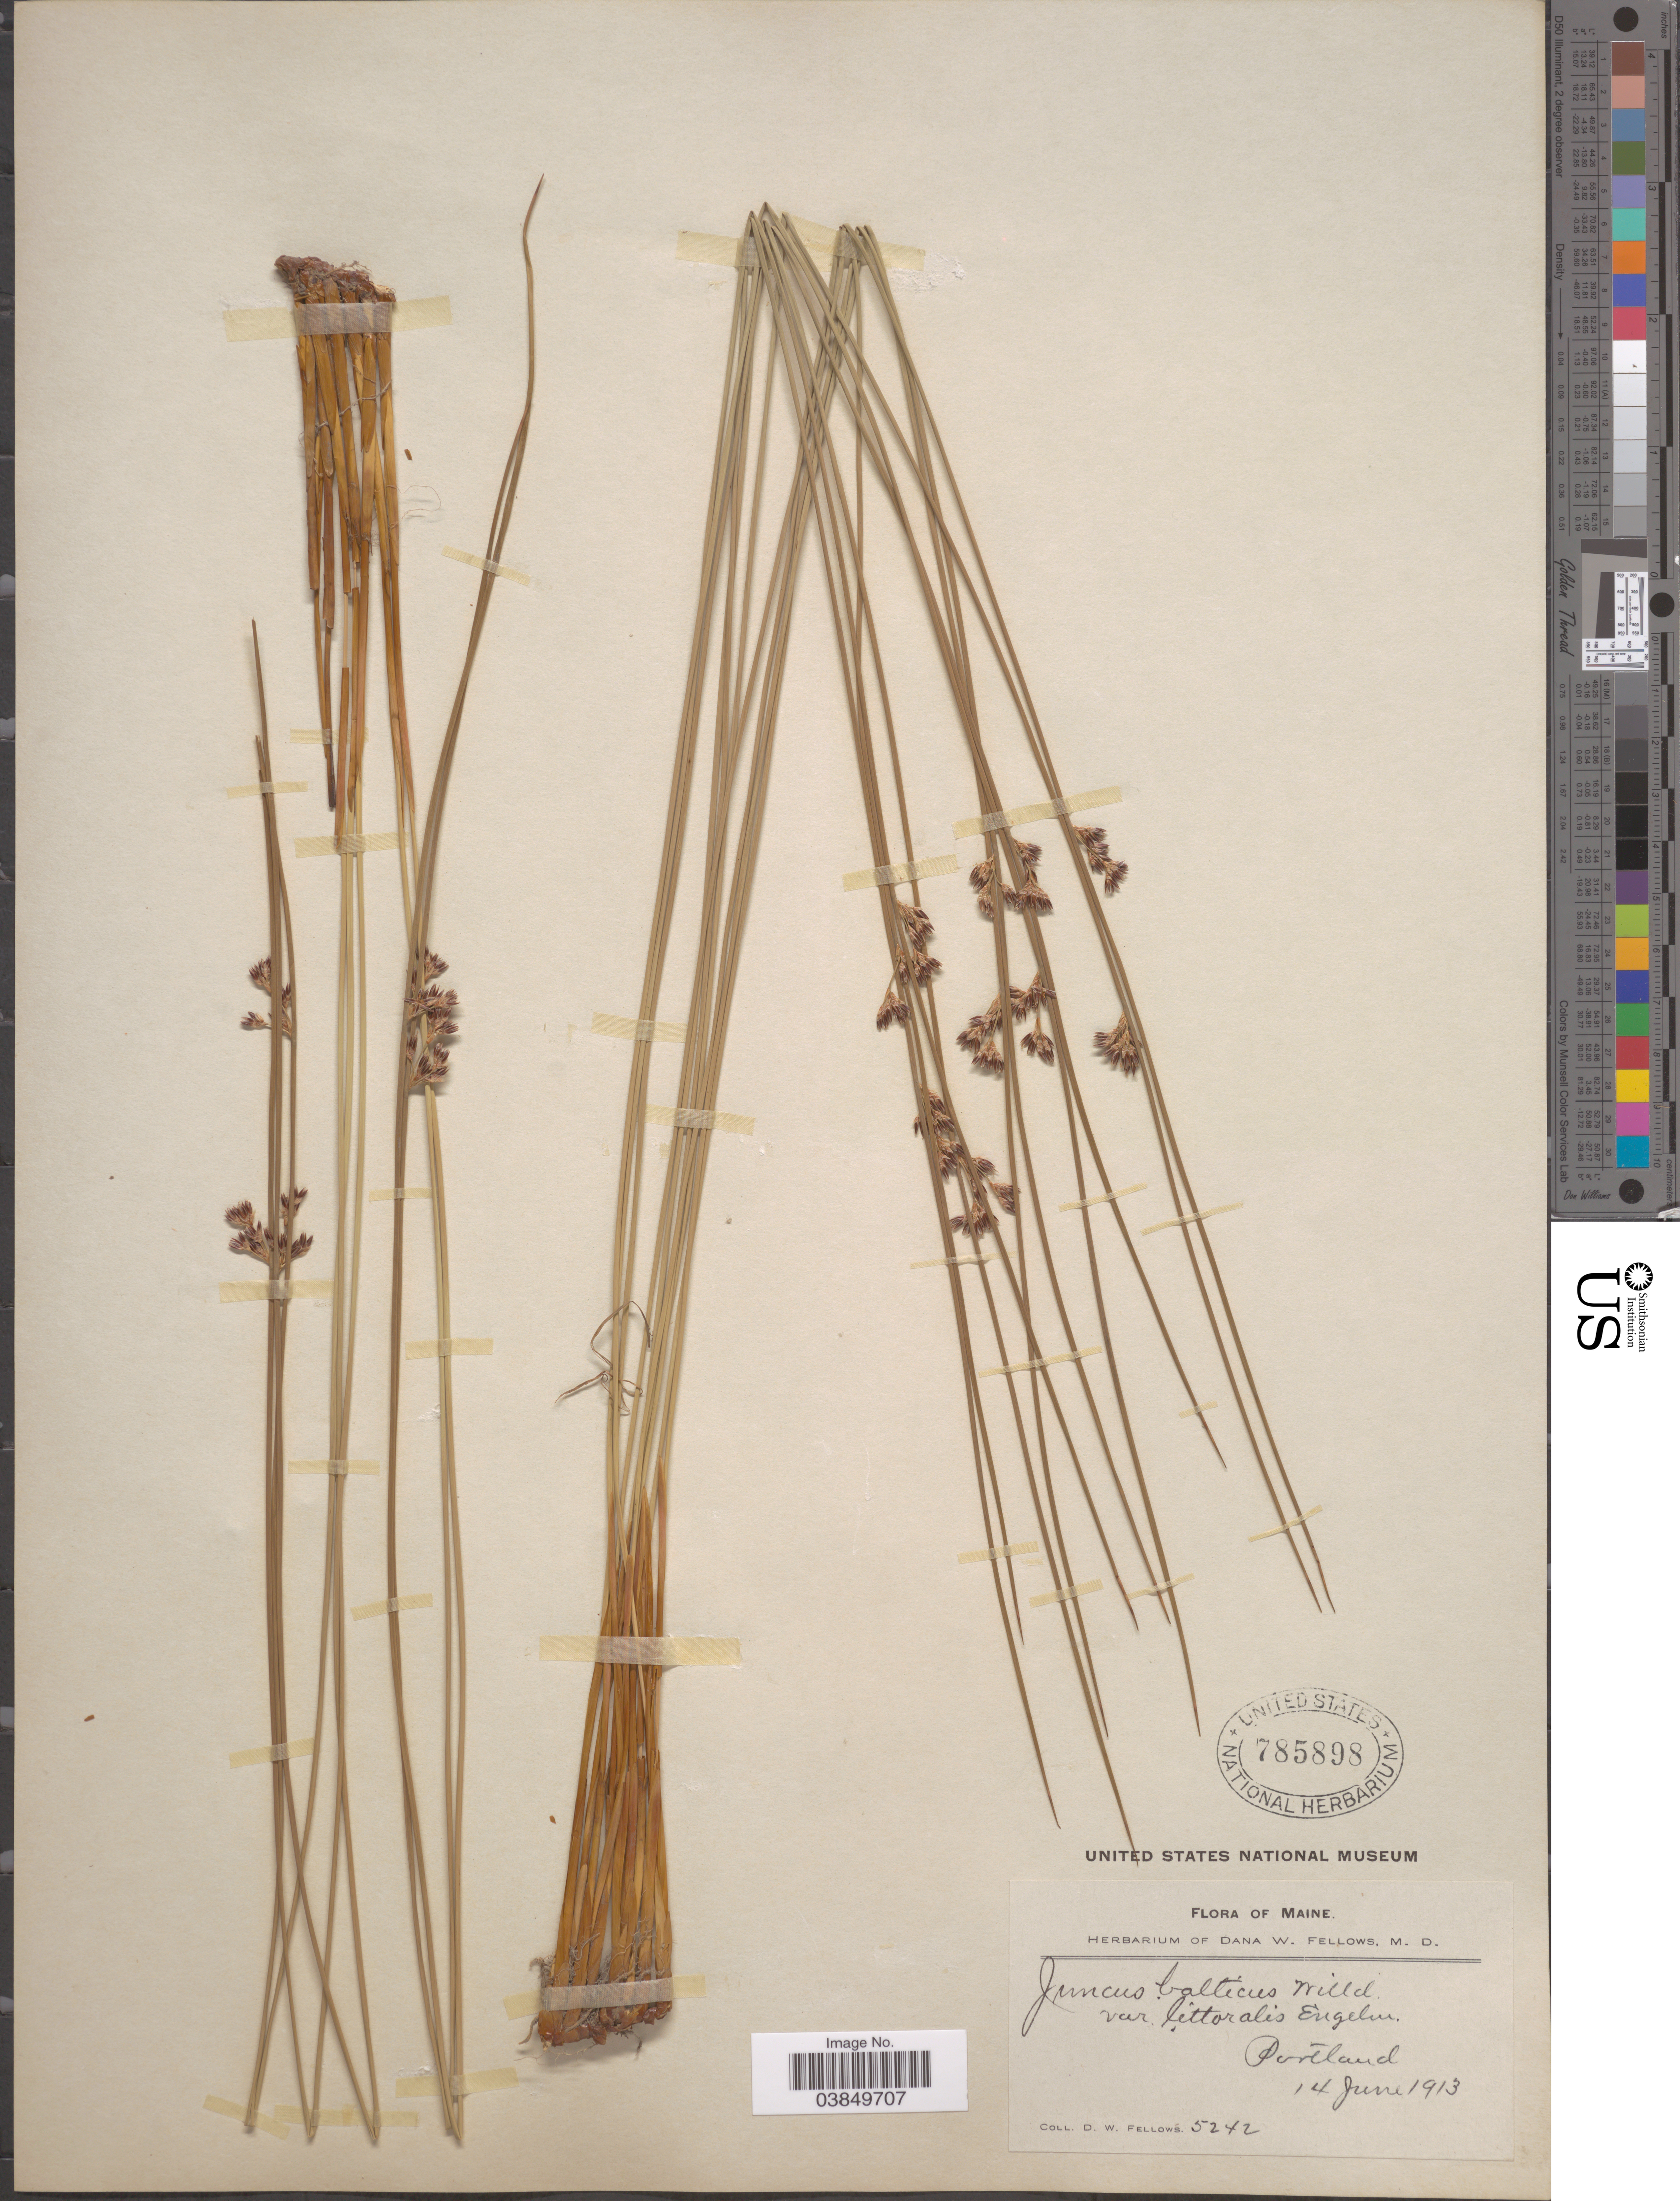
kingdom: Plantae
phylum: Tracheophyta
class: Liliopsida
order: Poales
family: Juncaceae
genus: Juncus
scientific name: Juncus balticus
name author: Willd.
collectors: D. W. Fellows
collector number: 5242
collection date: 1913-06-14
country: United States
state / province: Maine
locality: Portland.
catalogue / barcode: US 785898